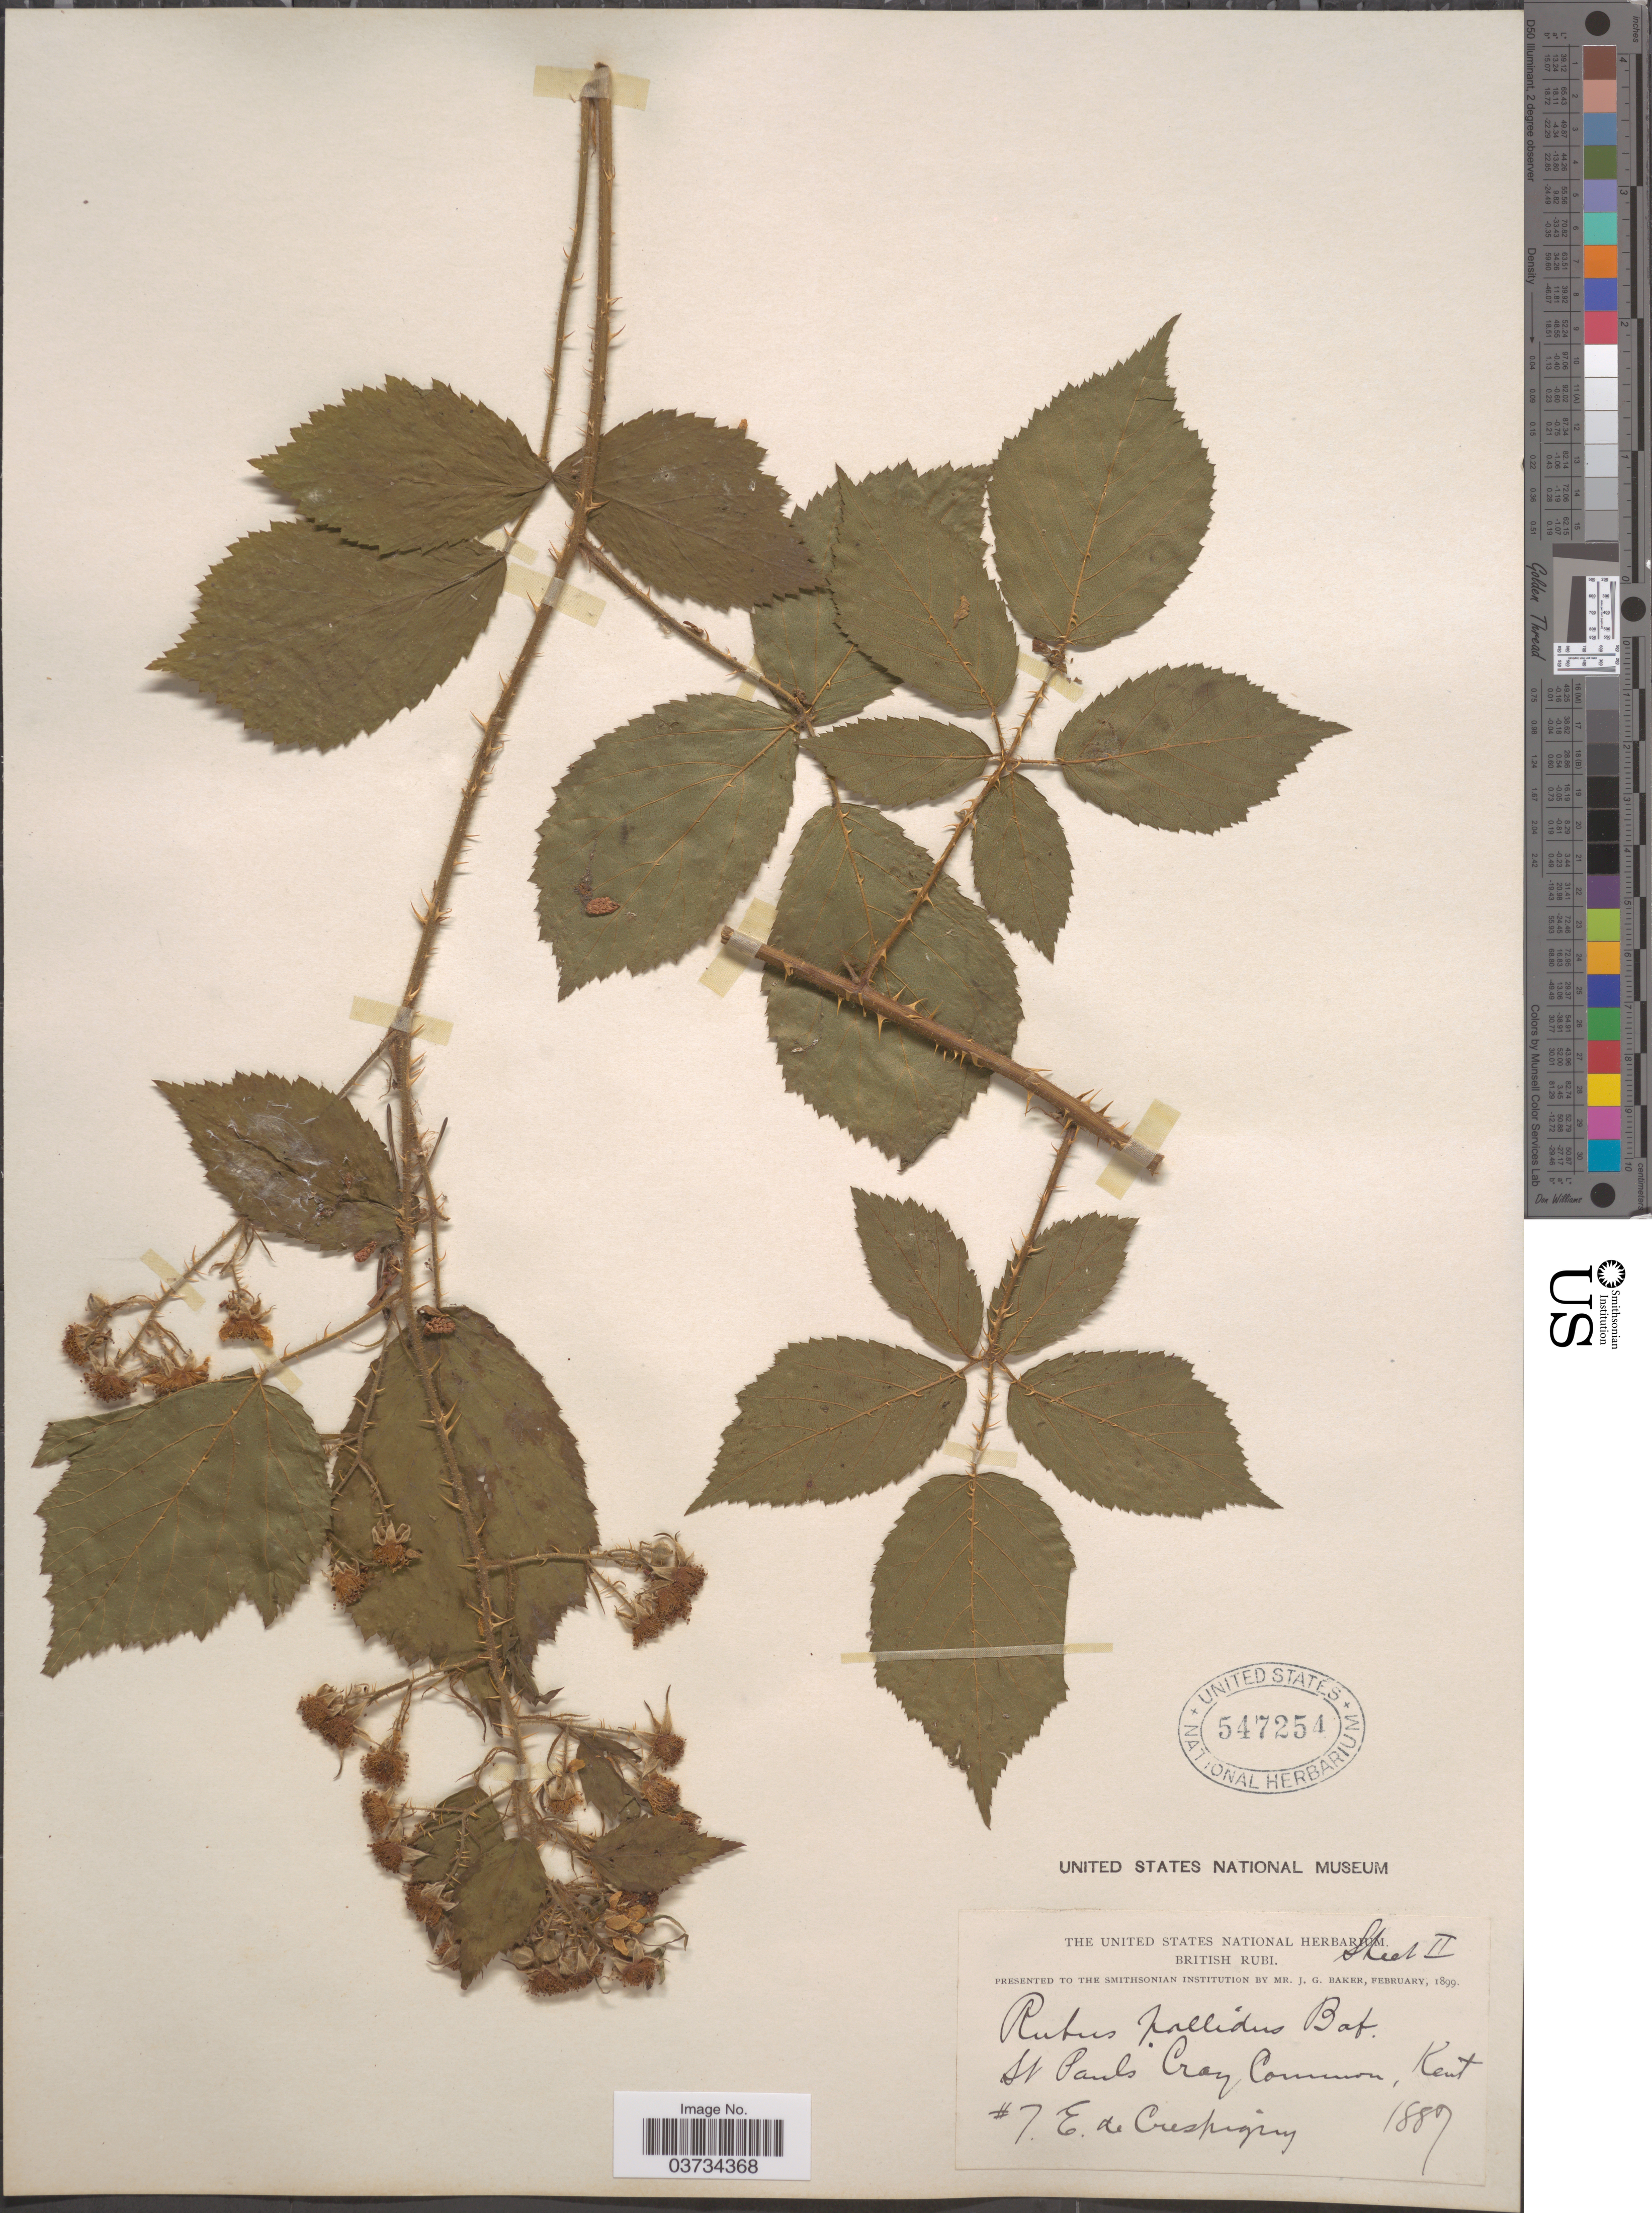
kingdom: Plantae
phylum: Tracheophyta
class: Magnoliopsida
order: Rosales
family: Rosaceae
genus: Rubus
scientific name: Rubus euryanthemus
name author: W.C.R. Watson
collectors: E. de Crespigny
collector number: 7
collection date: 1889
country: United Kingdom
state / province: England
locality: St. Pauls Cray Common, Kent.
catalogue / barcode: US 547254